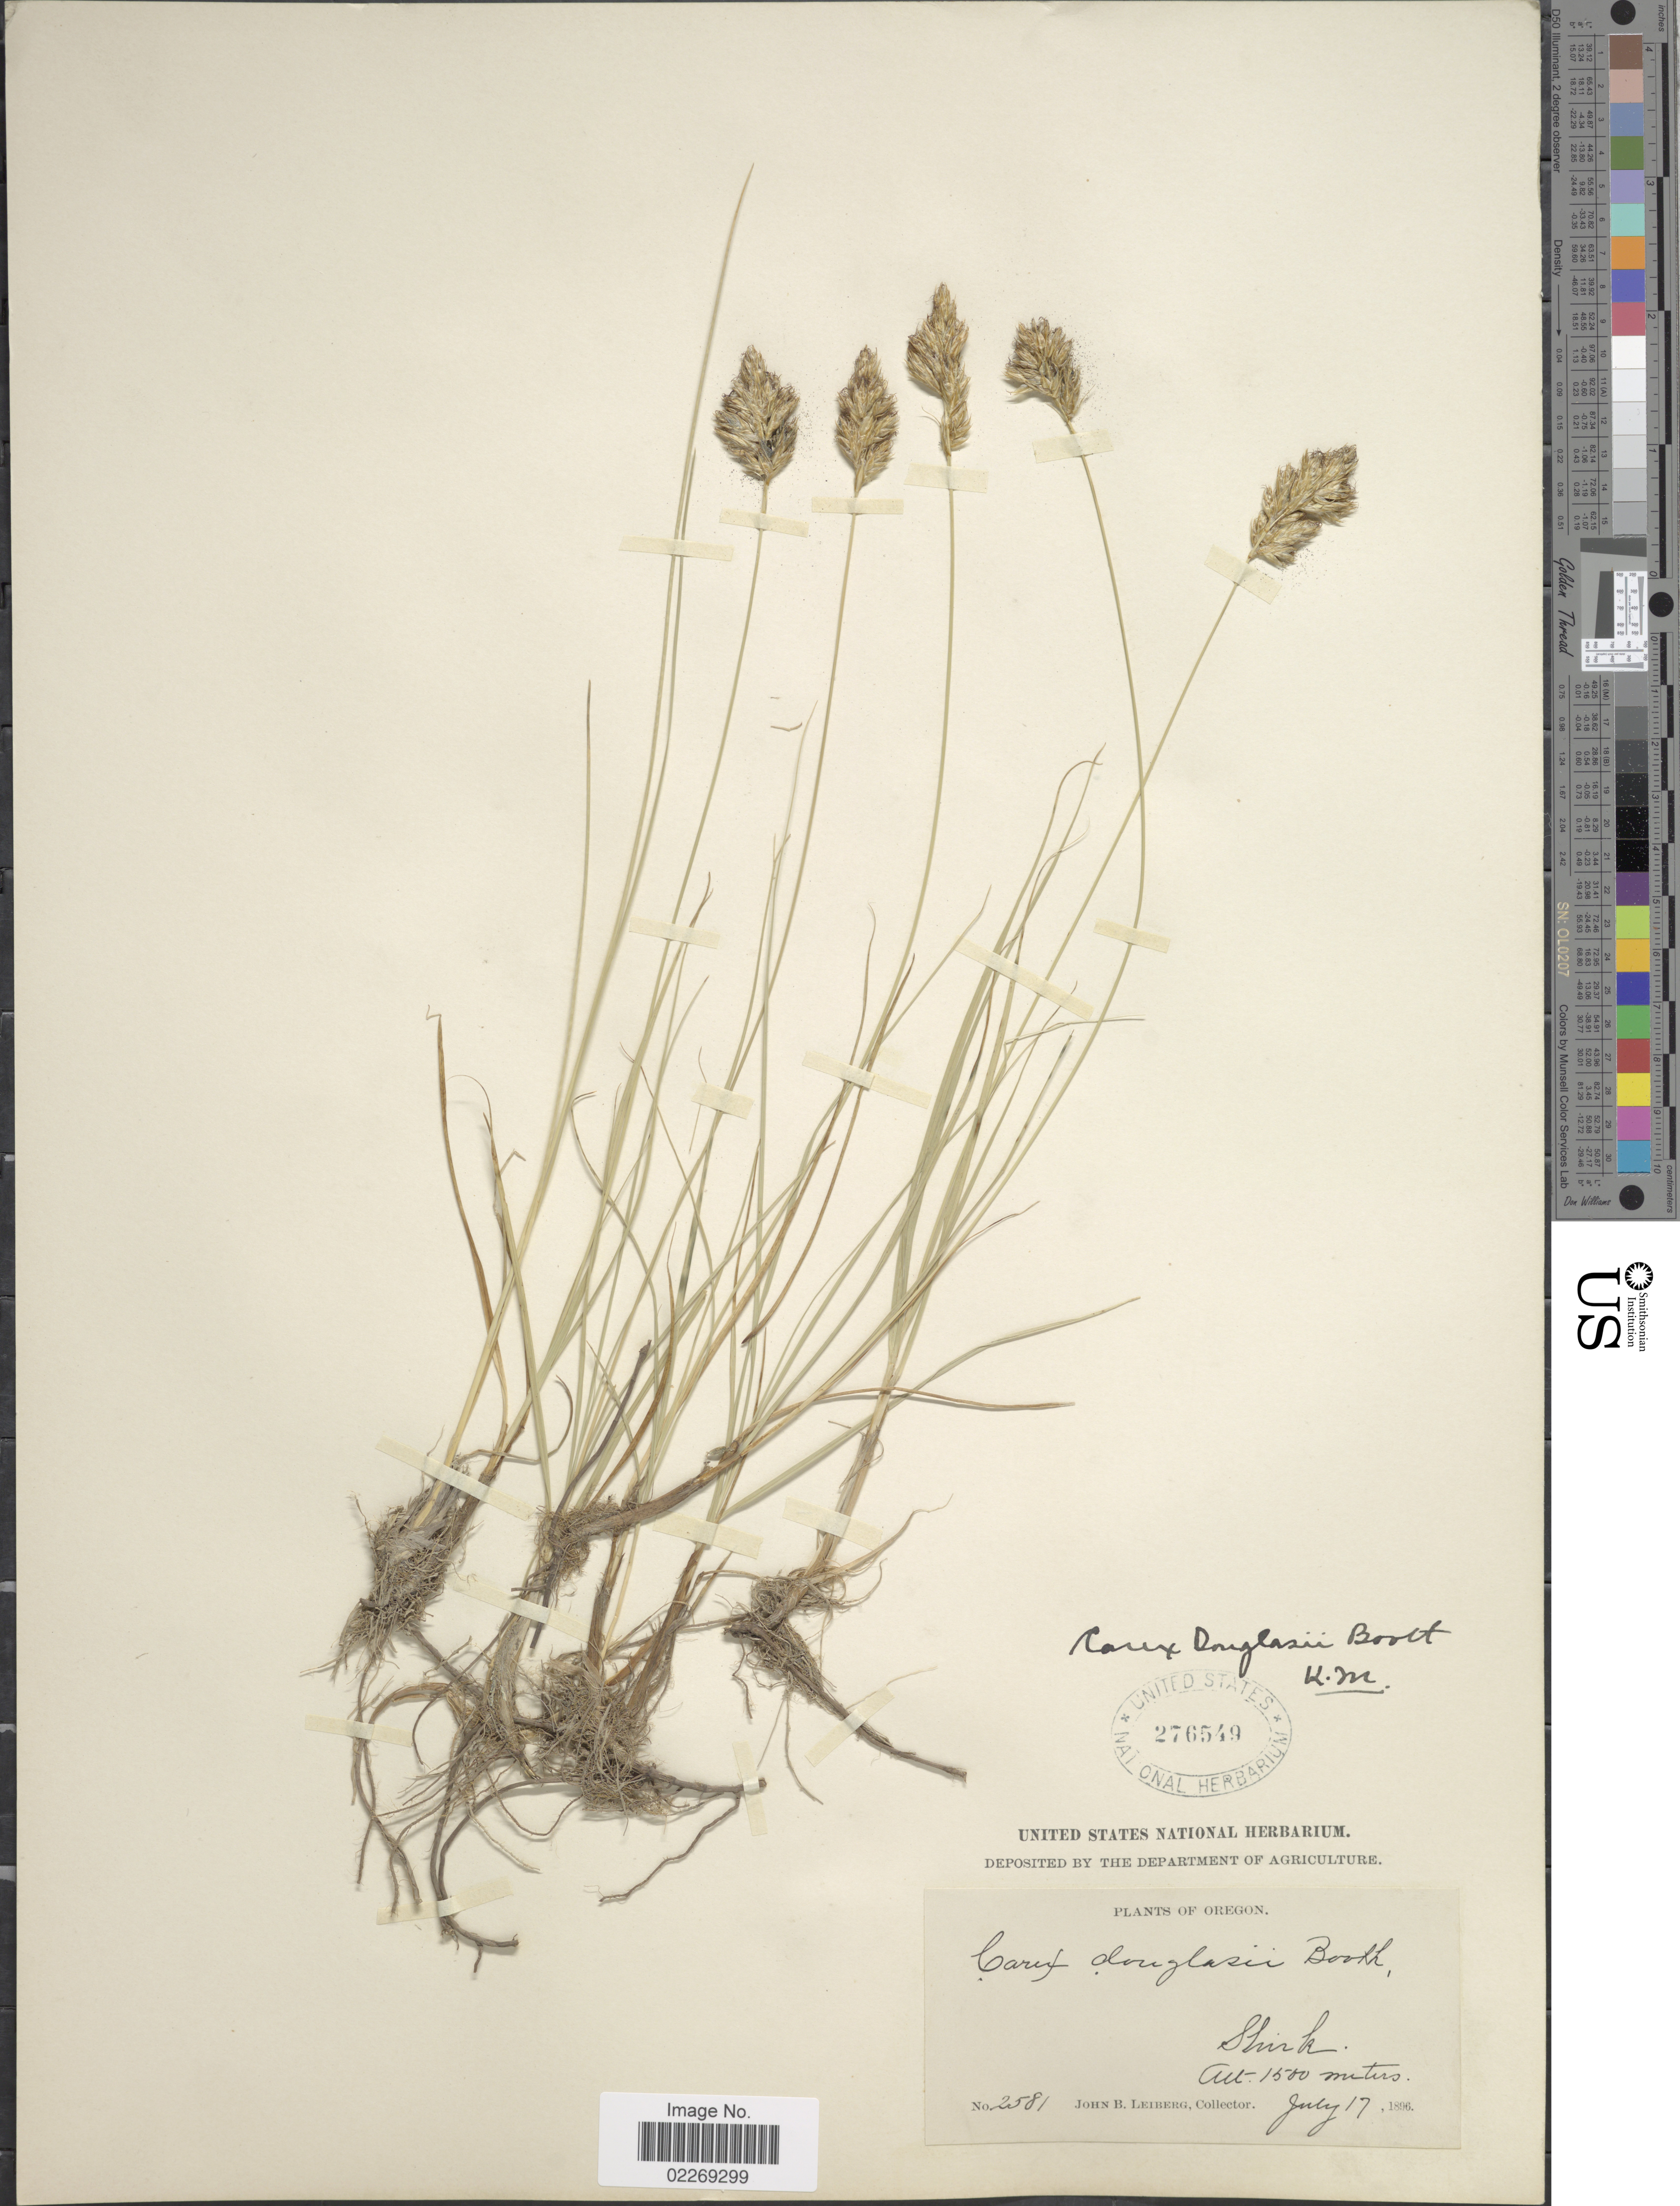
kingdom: Plantae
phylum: Tracheophyta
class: Liliopsida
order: Poales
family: Cyperaceae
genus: Carex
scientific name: Carex douglasii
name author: Boott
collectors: J. B. Leiberg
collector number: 2581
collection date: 1896-07-17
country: United States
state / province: Oregon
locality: Shirk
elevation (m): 1500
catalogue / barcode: US 276549